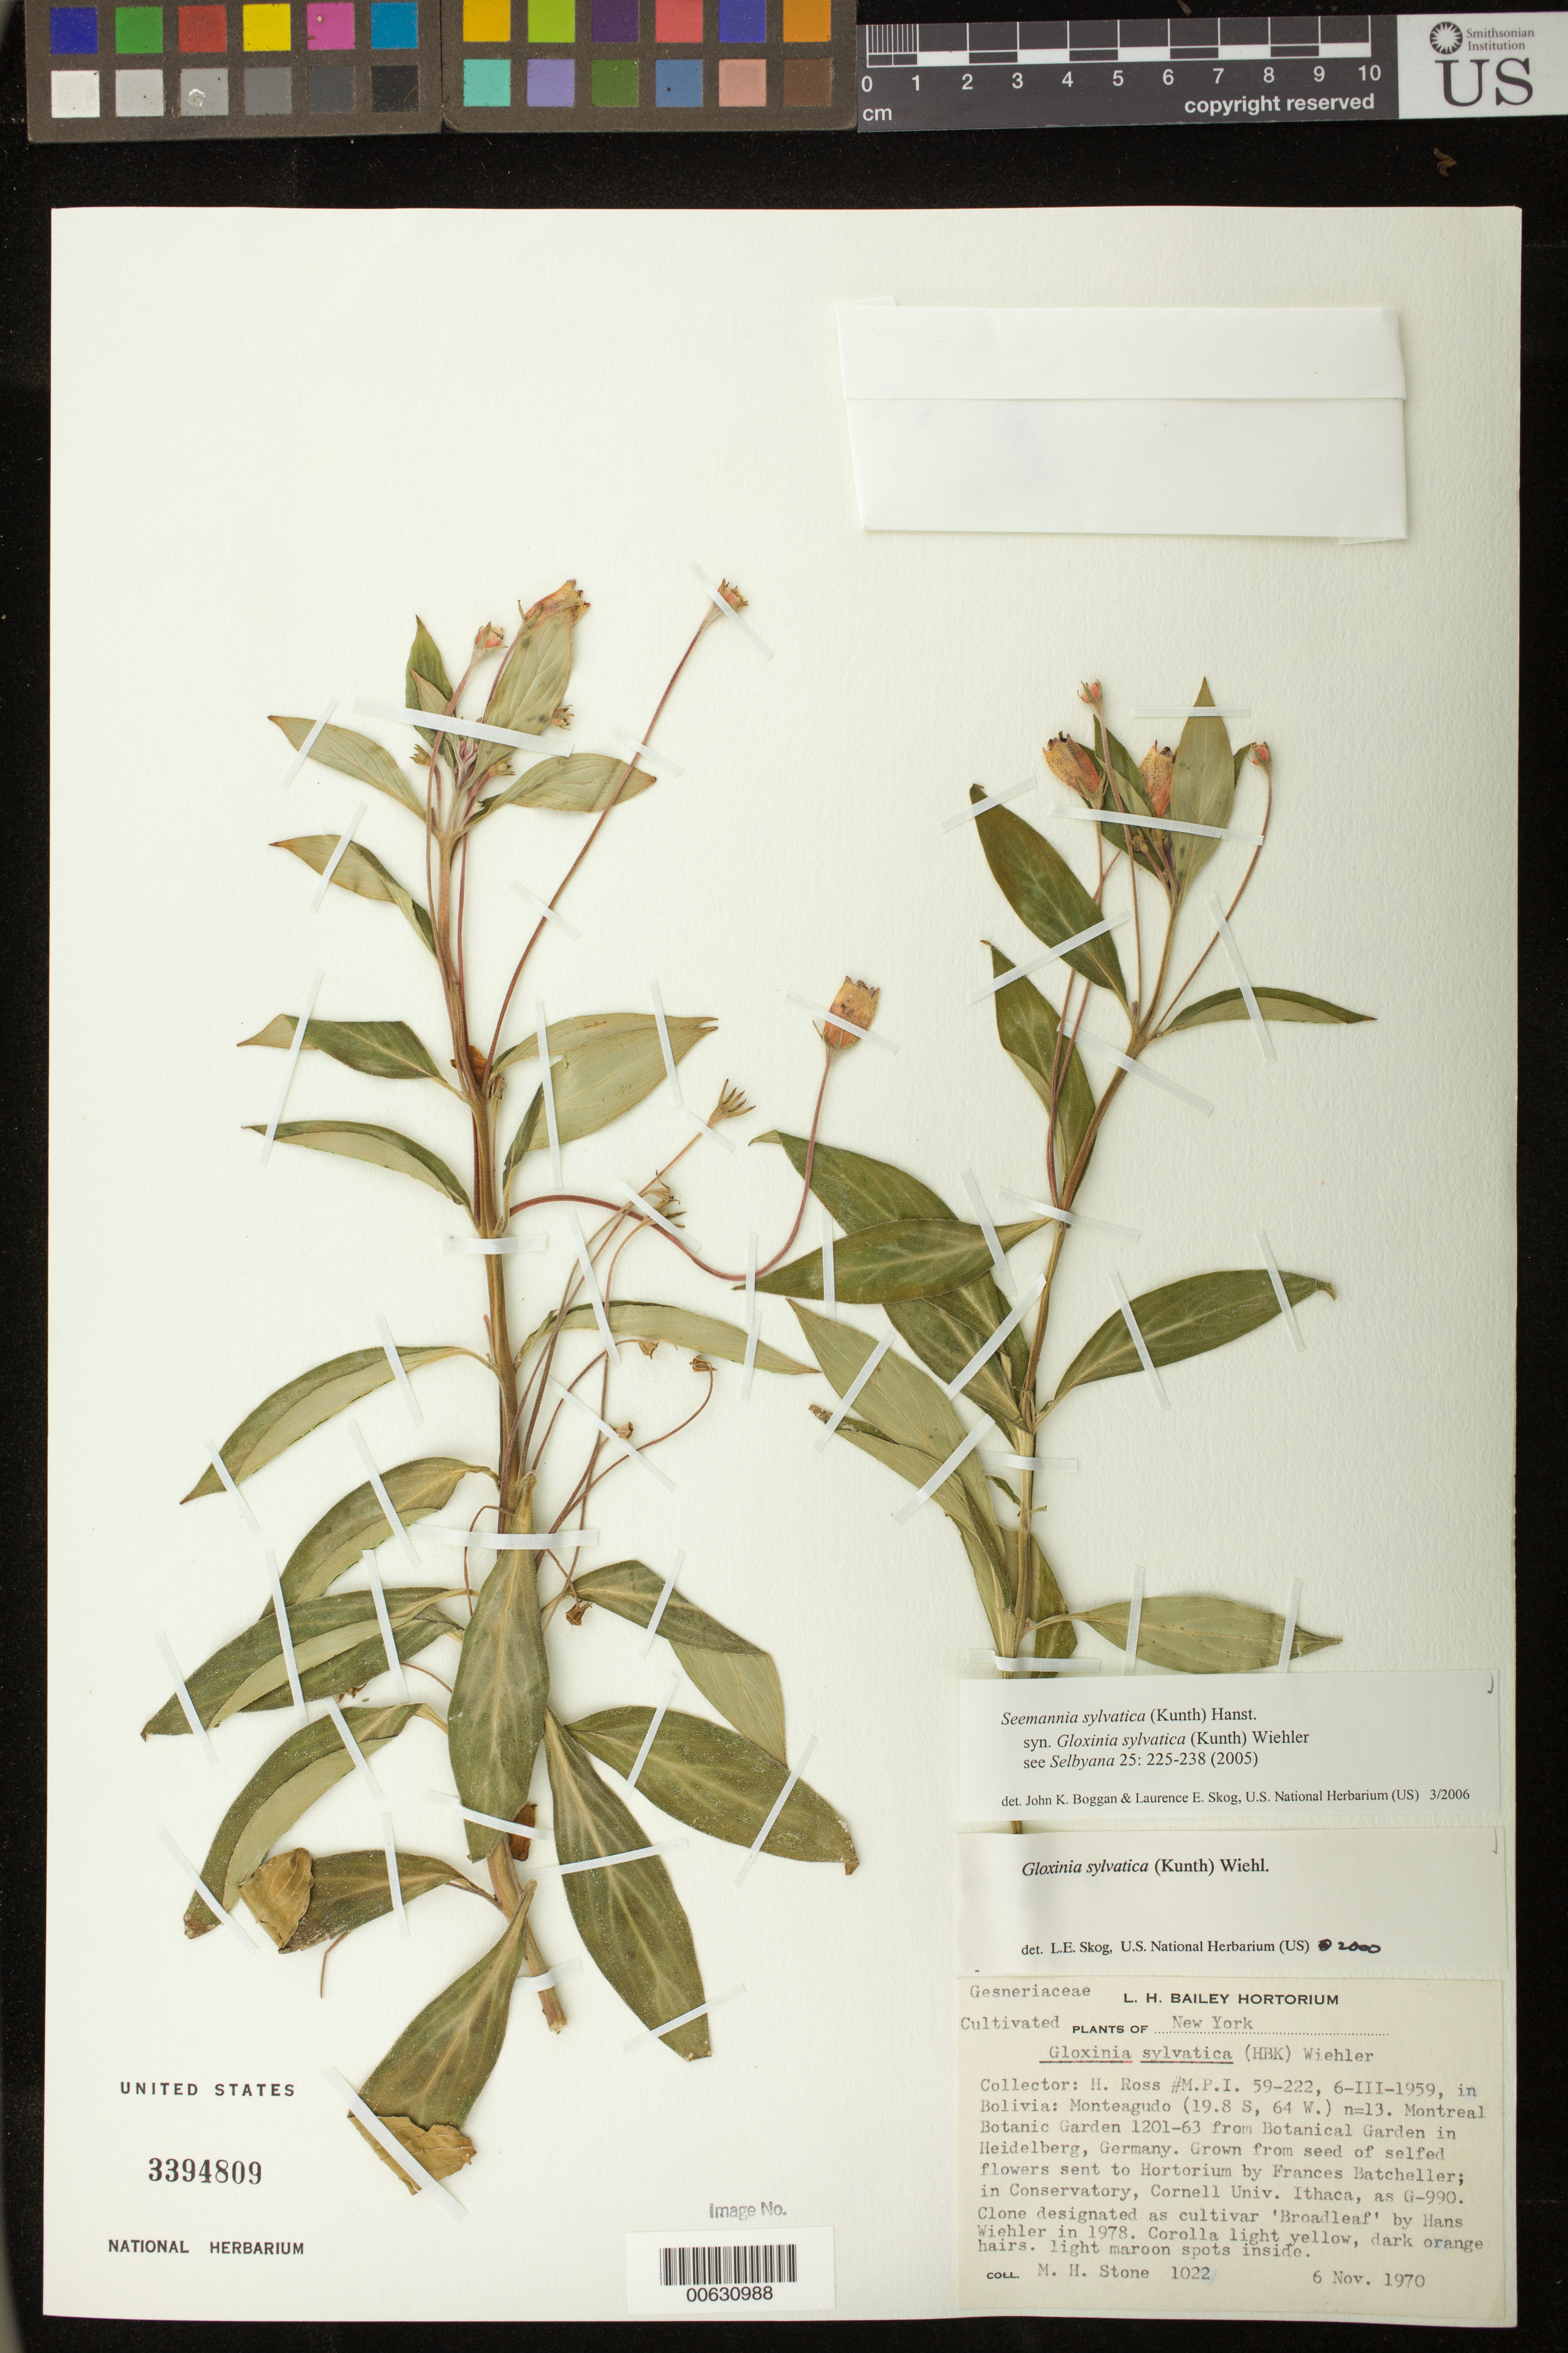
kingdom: Plantae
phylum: Tracheophyta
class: Magnoliopsida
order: Lamiales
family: Gesneriaceae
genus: Seemannia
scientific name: Seemannia sylvatica 'Broadleaf'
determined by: Boggan, J. K.; Skog, L. E.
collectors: M. Stone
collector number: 1022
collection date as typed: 06 Nov 1970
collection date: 1970-11-06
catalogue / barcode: US 3394809